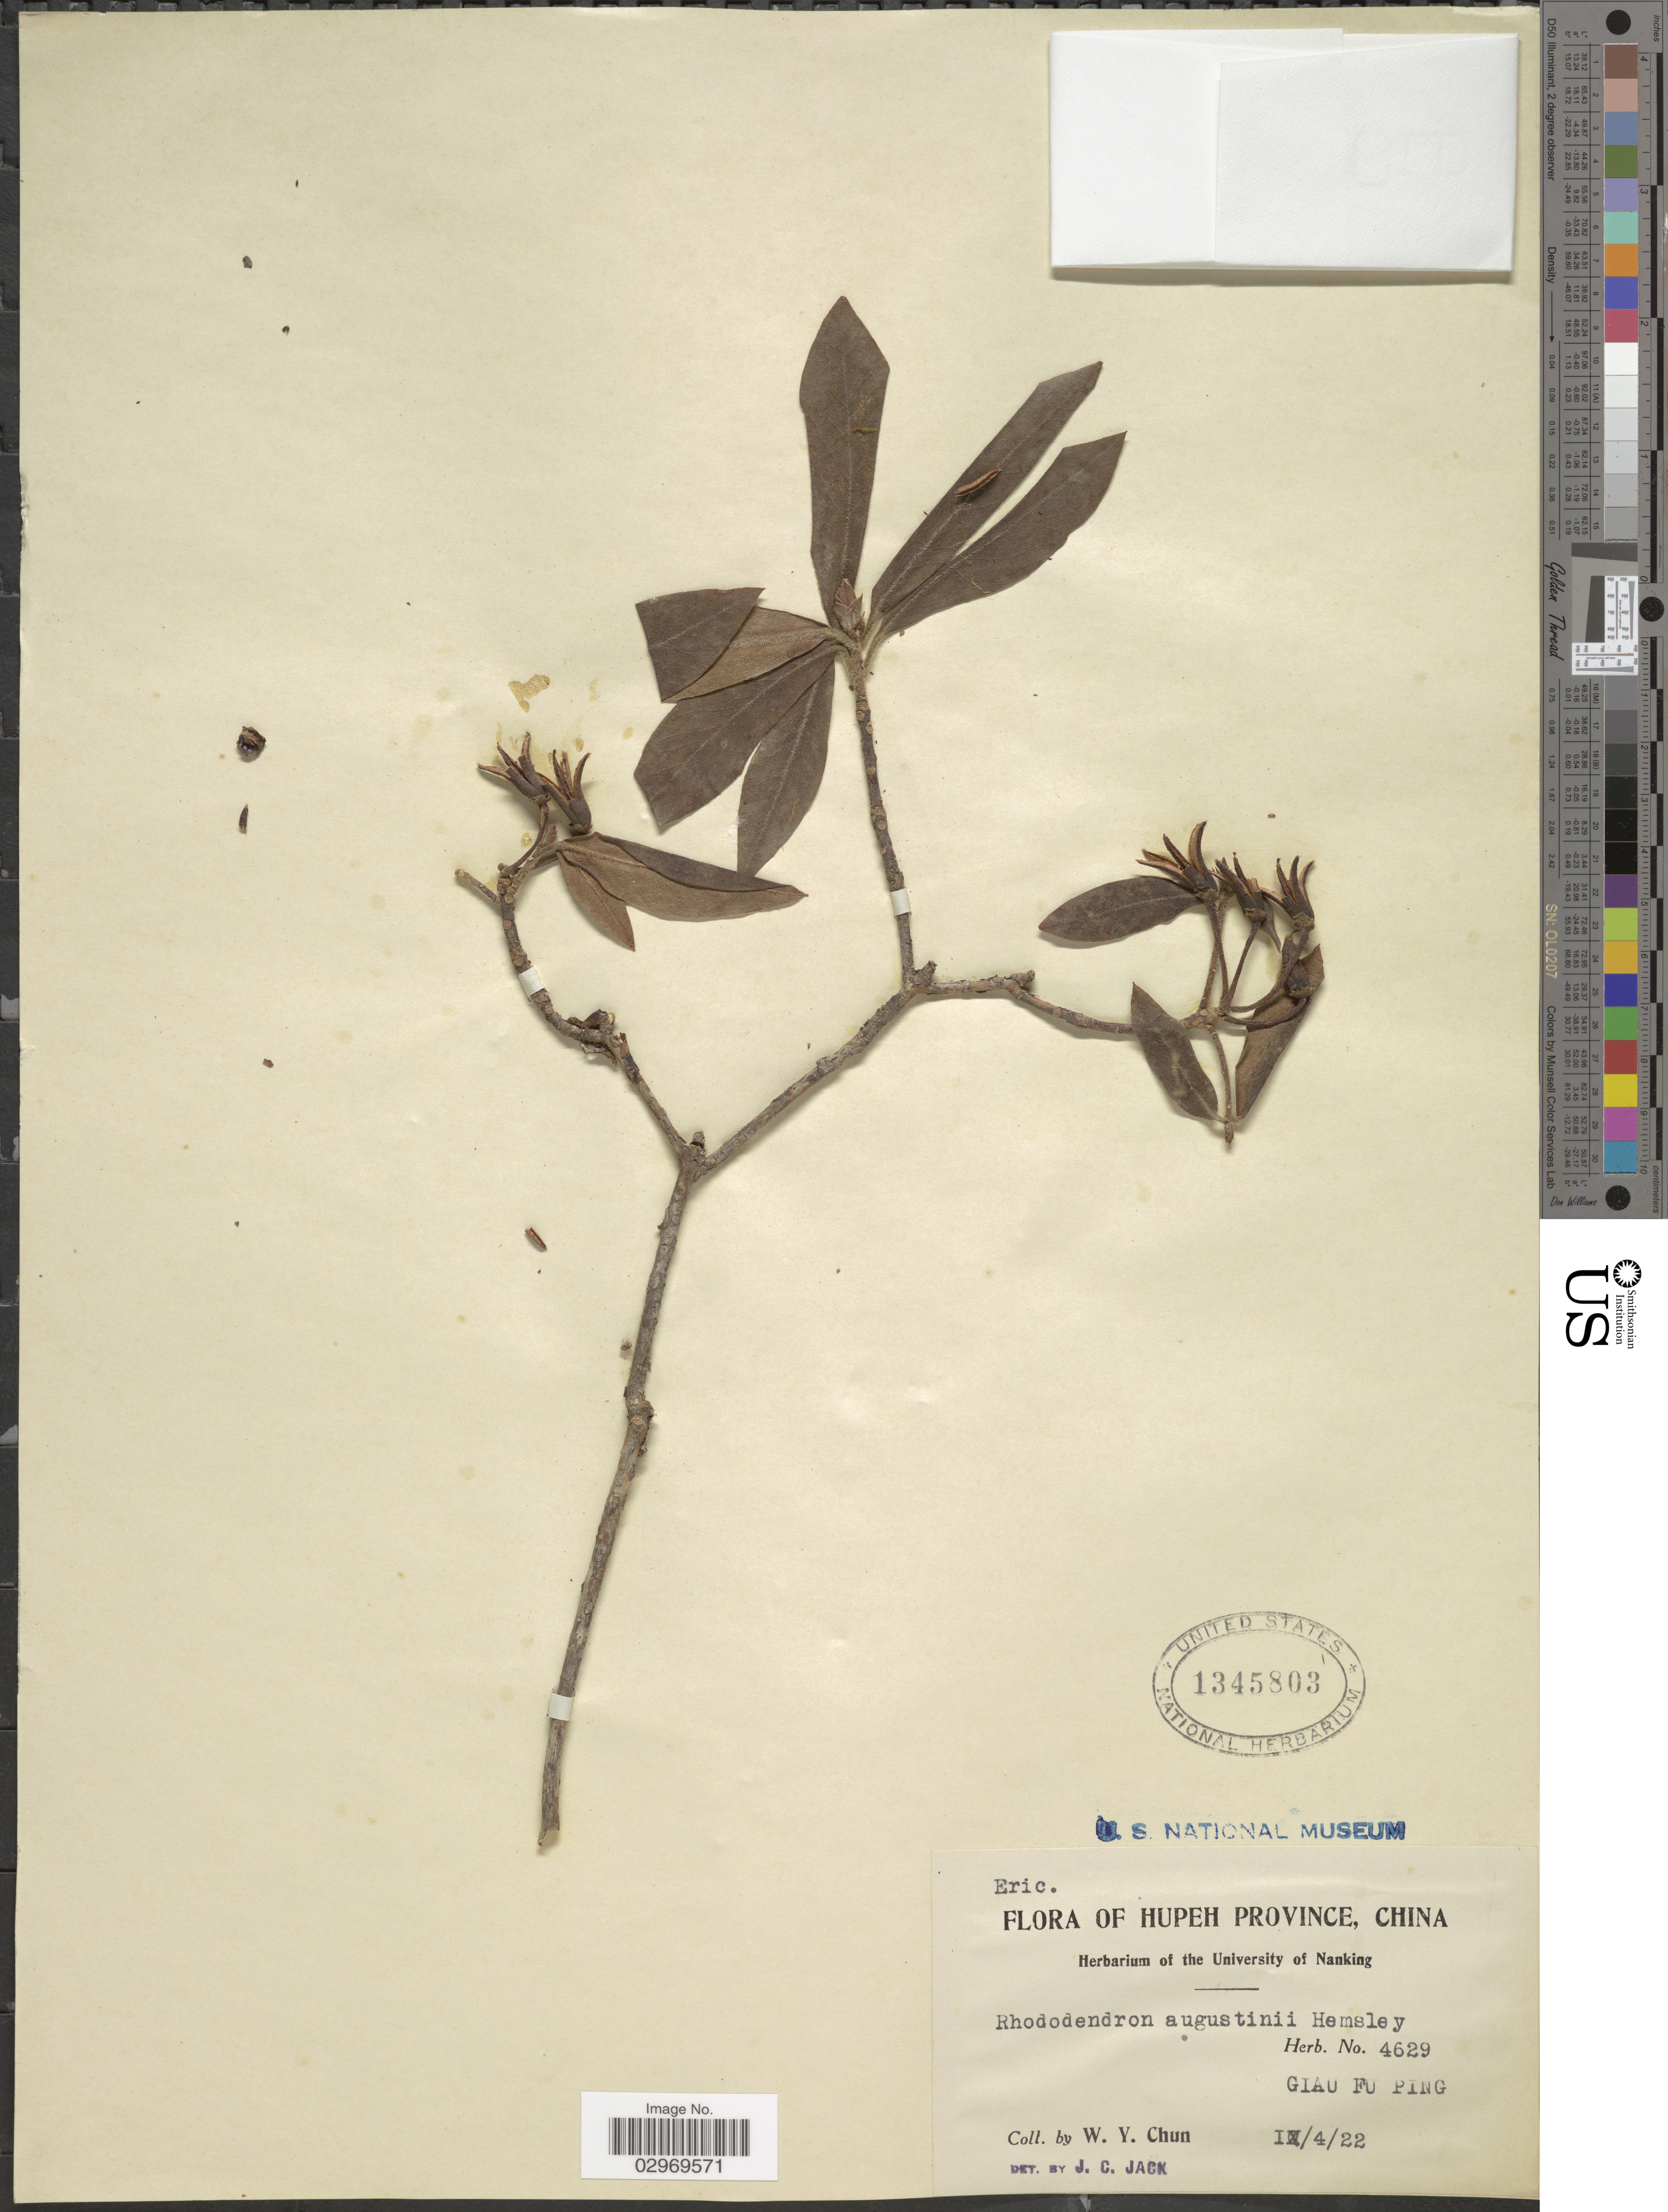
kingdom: Plantae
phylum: Tracheophyta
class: Magnoliopsida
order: Ericales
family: Ericaceae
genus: Rhododendron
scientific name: Rhododendron augustinei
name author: Hemsl.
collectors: W. Y. Chun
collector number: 4629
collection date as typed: Transcribed d/m/y: 4/9/22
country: China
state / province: Hubei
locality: Hupeh Province, Giau Fu Ping.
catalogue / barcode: US 1345803